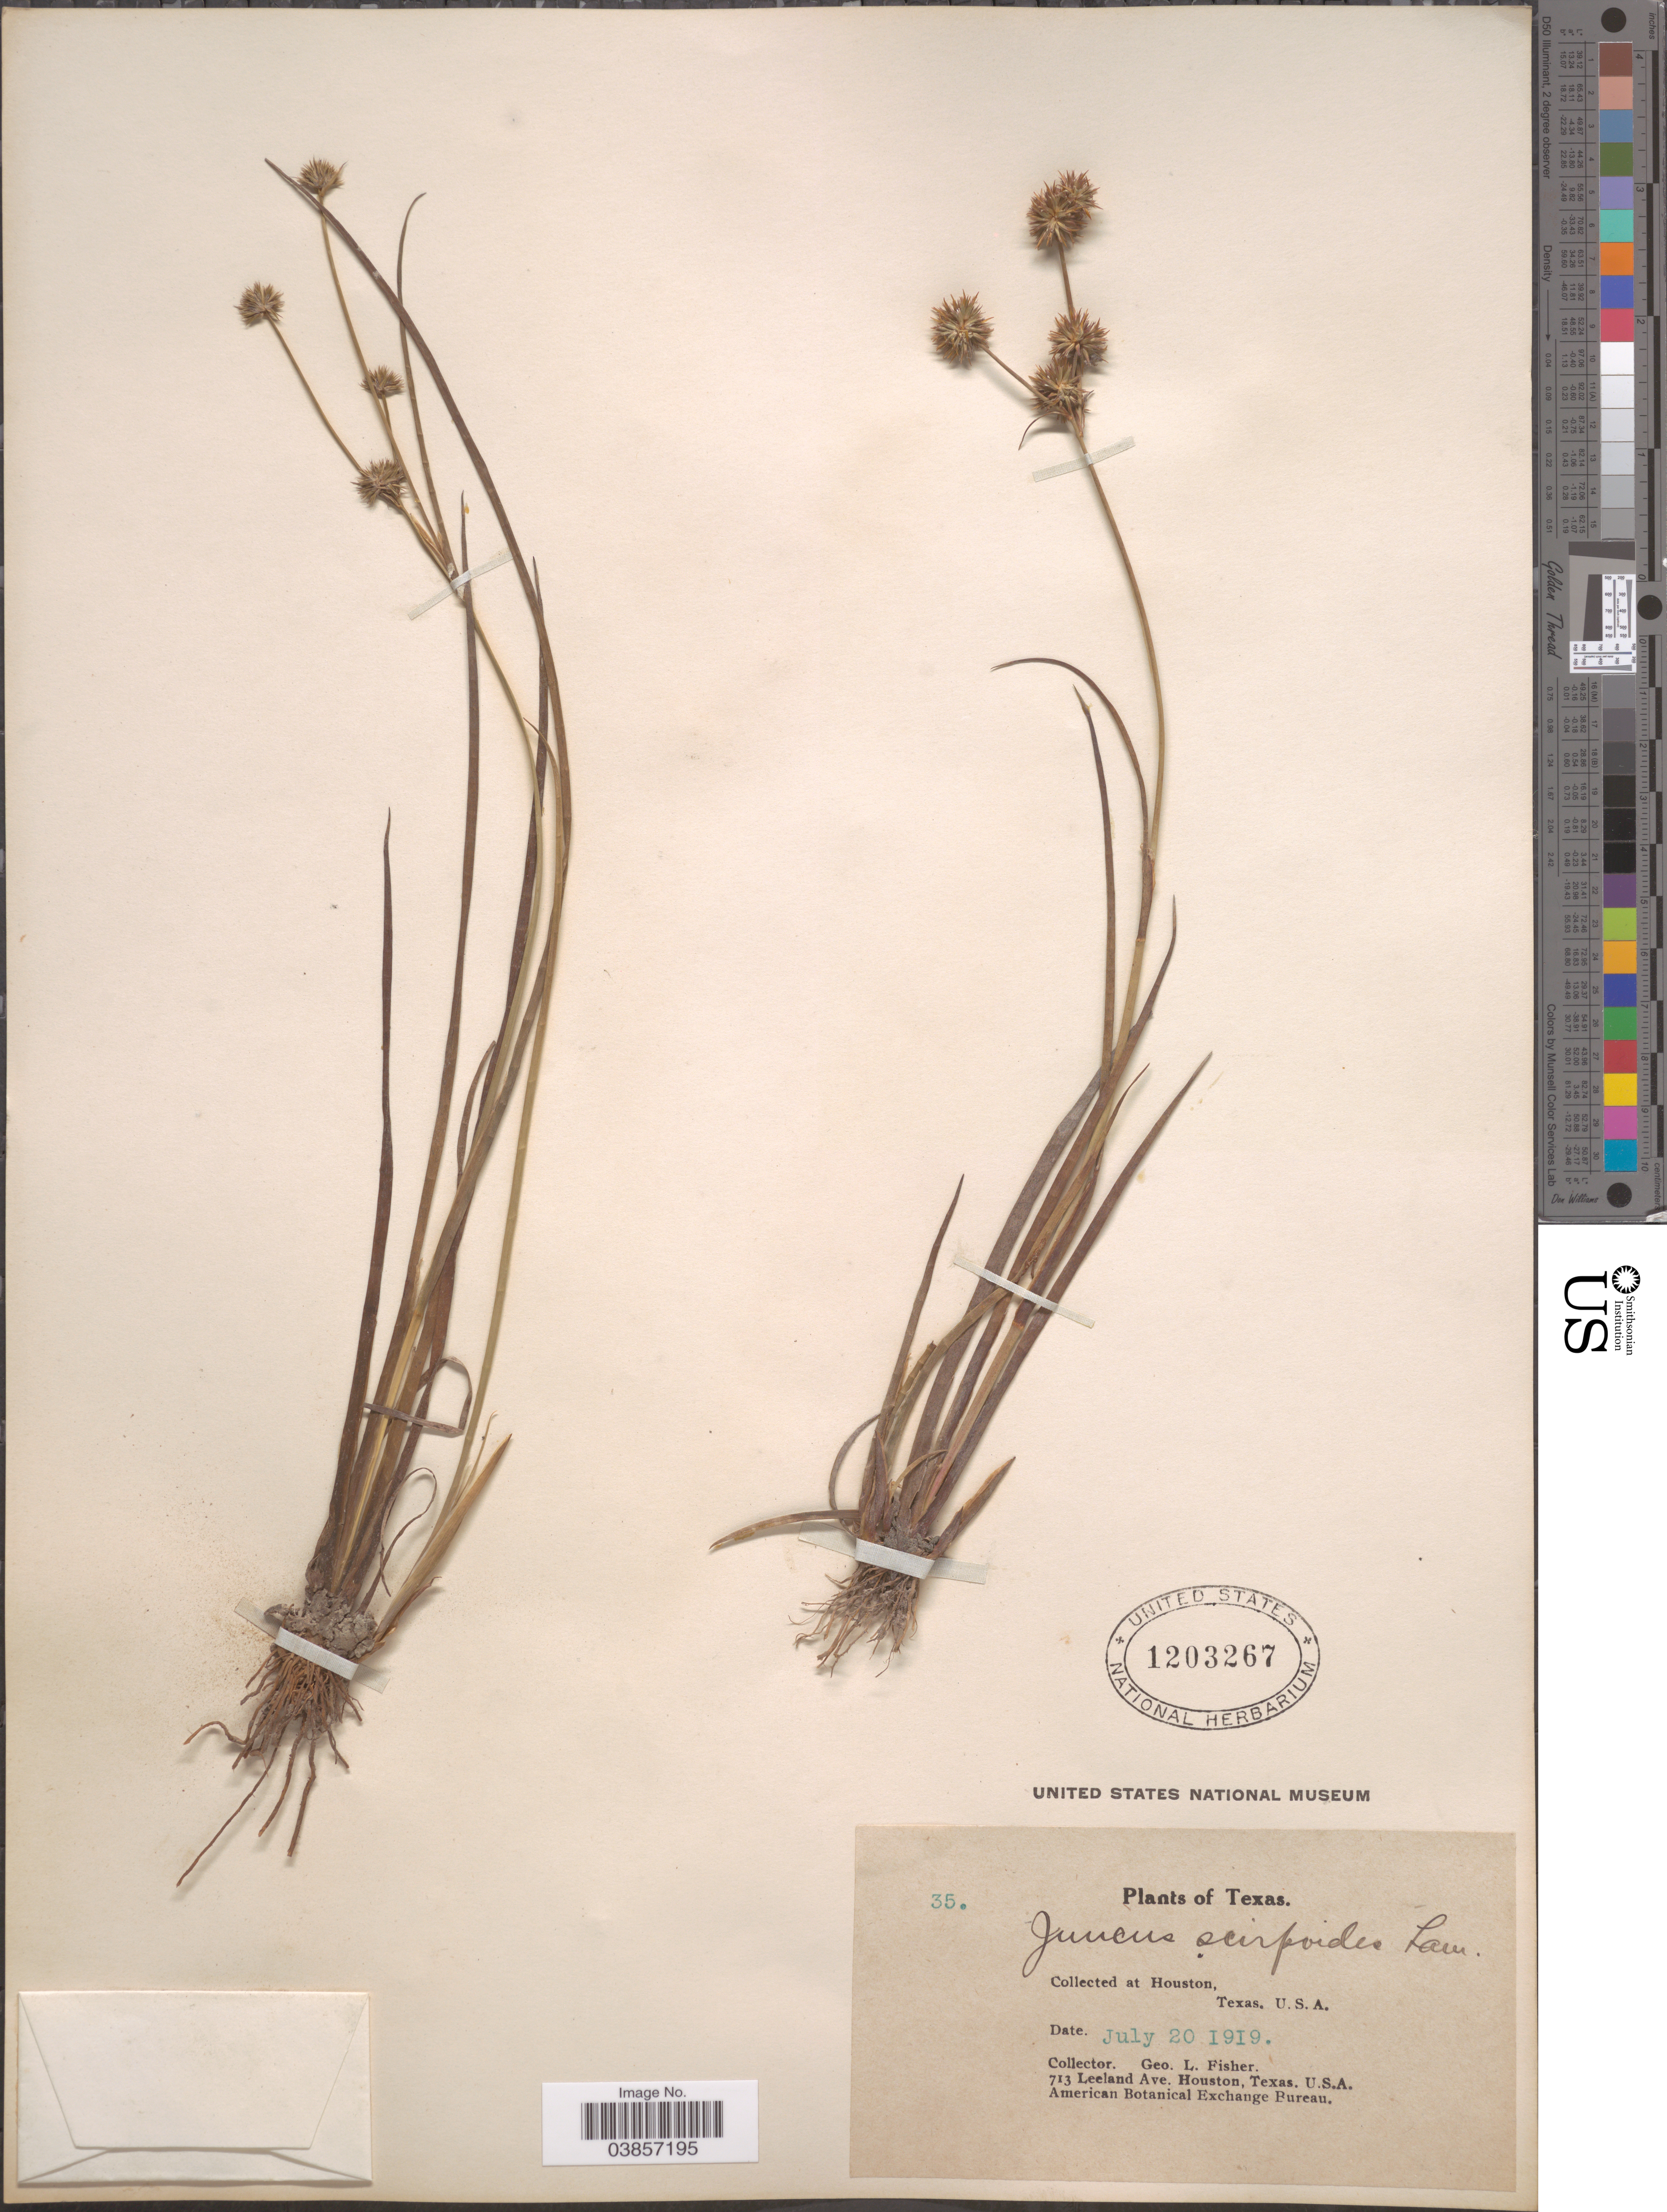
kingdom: Plantae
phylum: Tracheophyta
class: Liliopsida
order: Poales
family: Juncaceae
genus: Juncus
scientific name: Juncus scirpoides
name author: Lam.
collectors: G. L. Fisher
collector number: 35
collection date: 1919-07-20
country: United States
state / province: Texas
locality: Houston.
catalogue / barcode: US 1203267